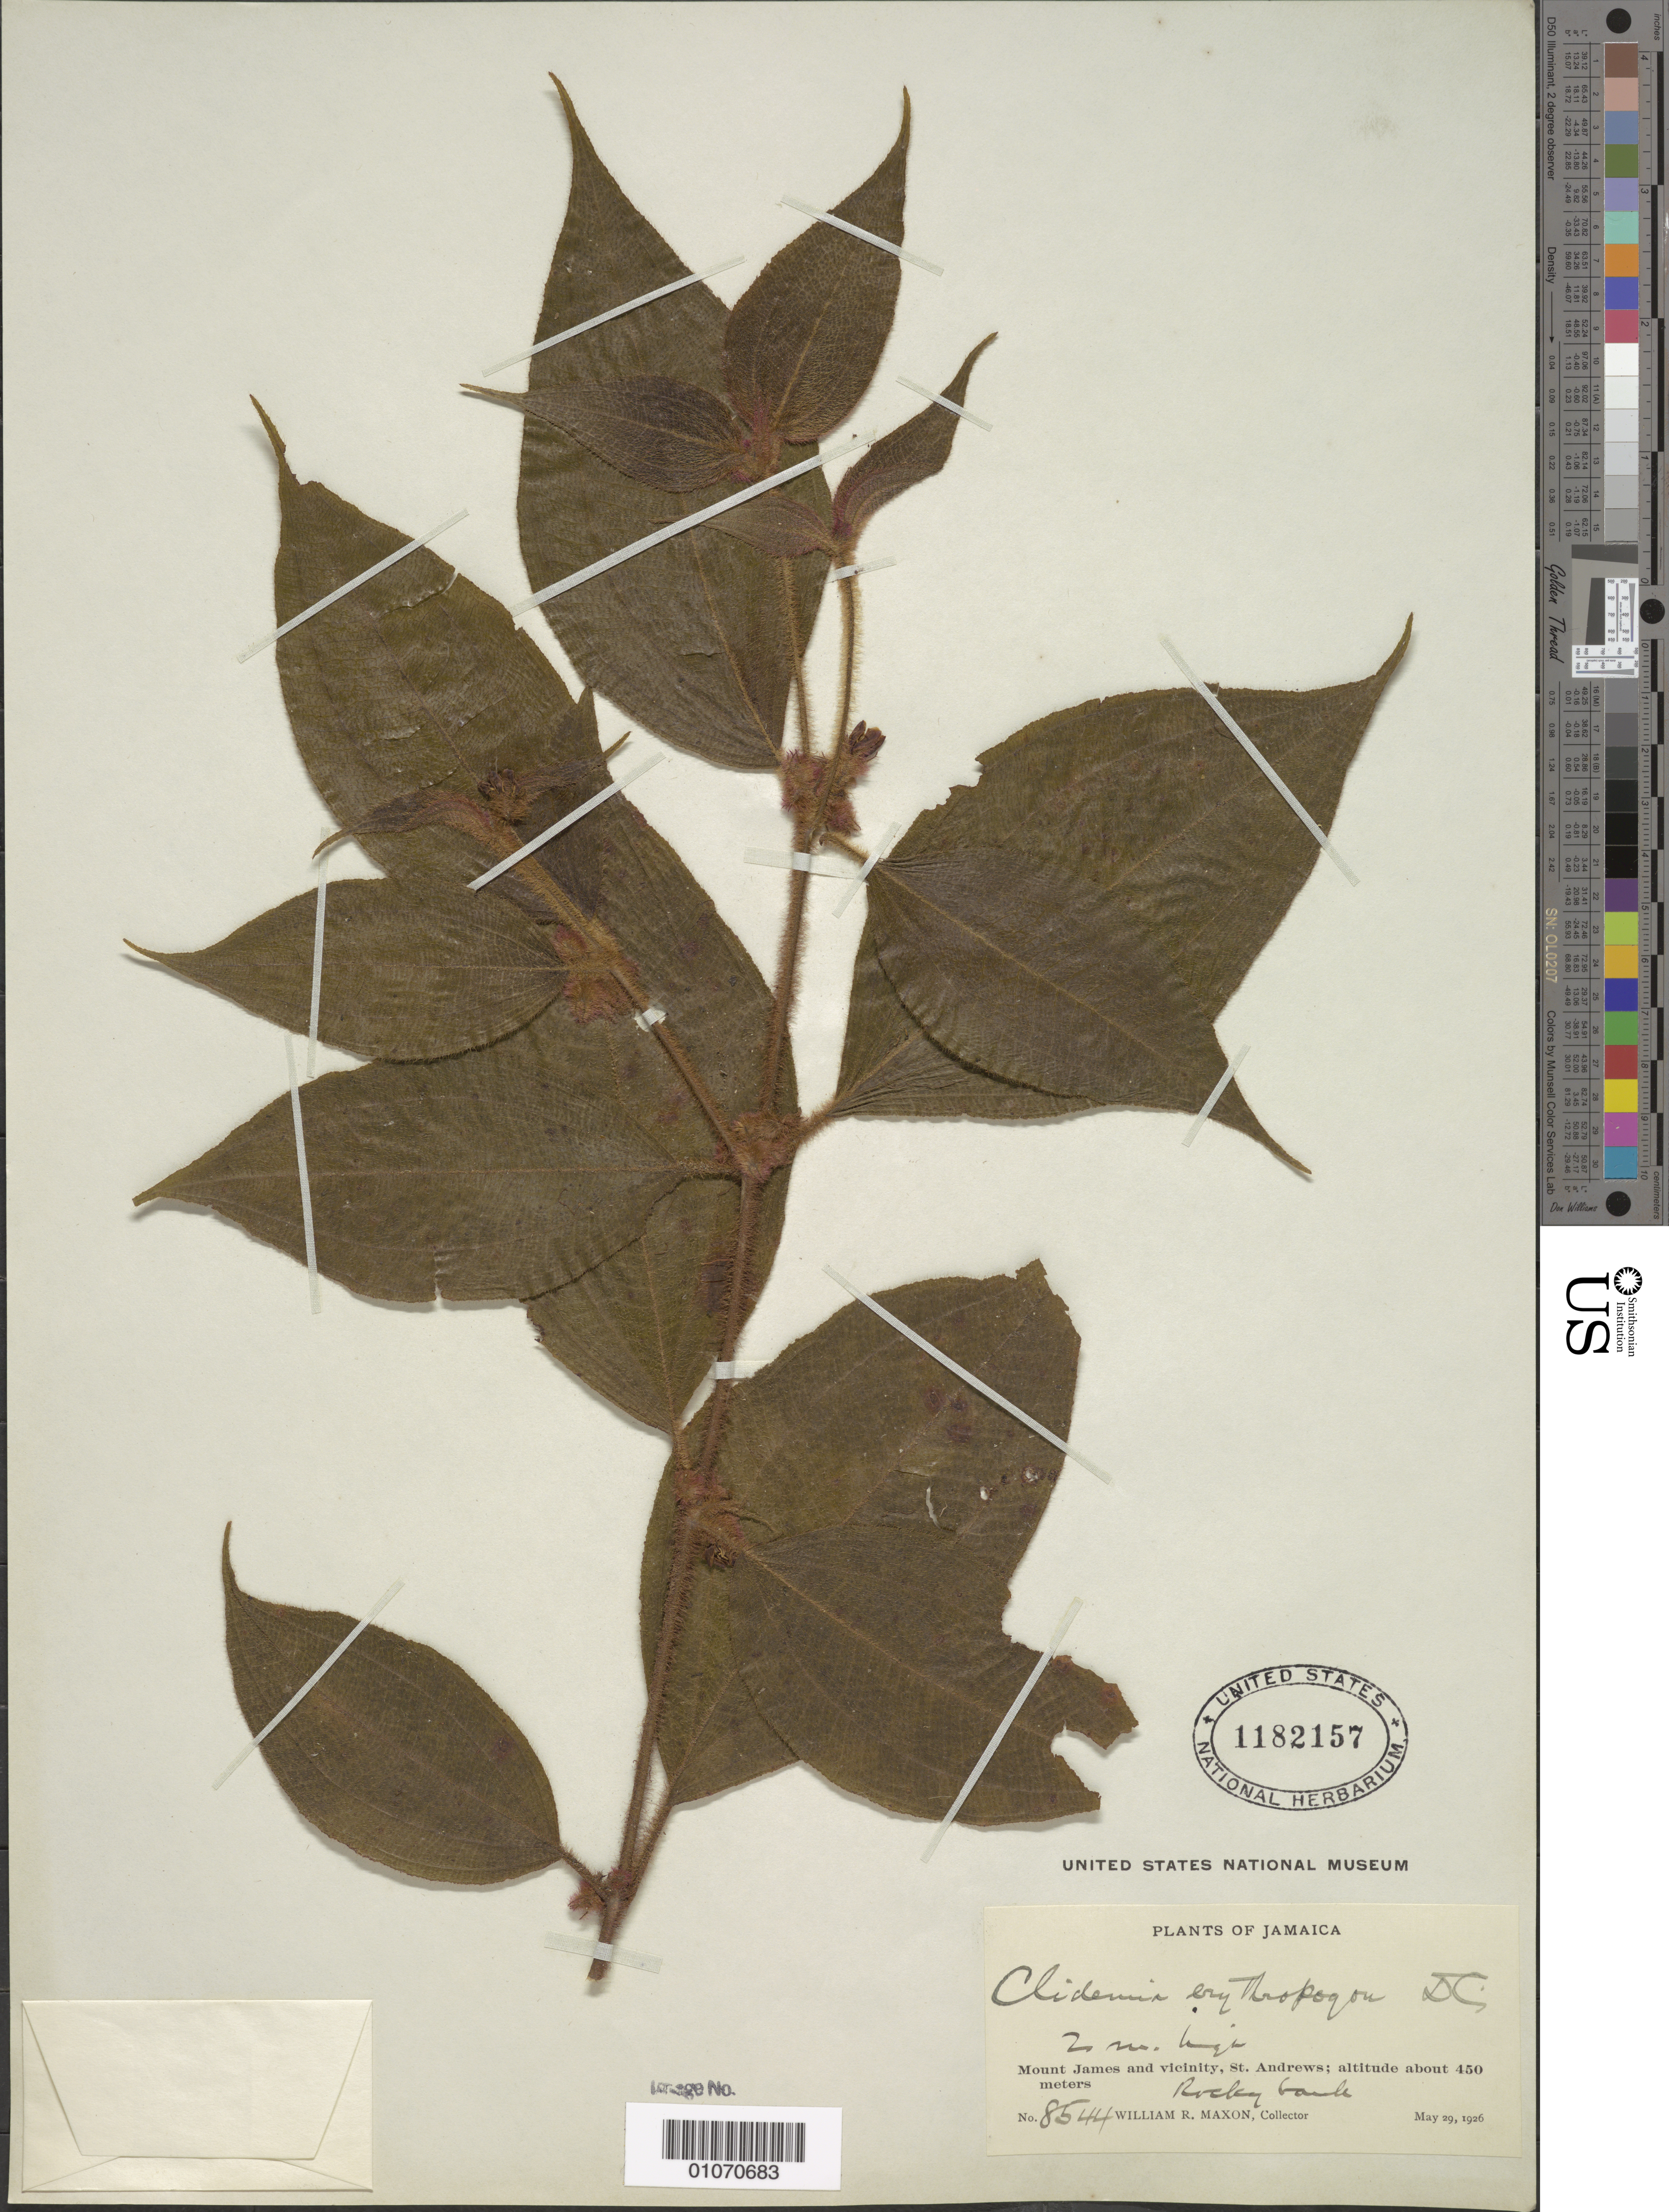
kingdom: Plantae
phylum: Tracheophyta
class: Magnoliopsida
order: Myrtales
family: Melastomataceae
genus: Clidemia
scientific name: Clidemia erythropogon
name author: DC.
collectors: W. R. Maxon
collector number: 8544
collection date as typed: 29 May 1926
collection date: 1926-05-29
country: Jamaica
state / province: Saint Andrew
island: Jamaica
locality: Mount James and vicinity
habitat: Rocky bank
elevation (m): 450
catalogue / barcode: US 1182157